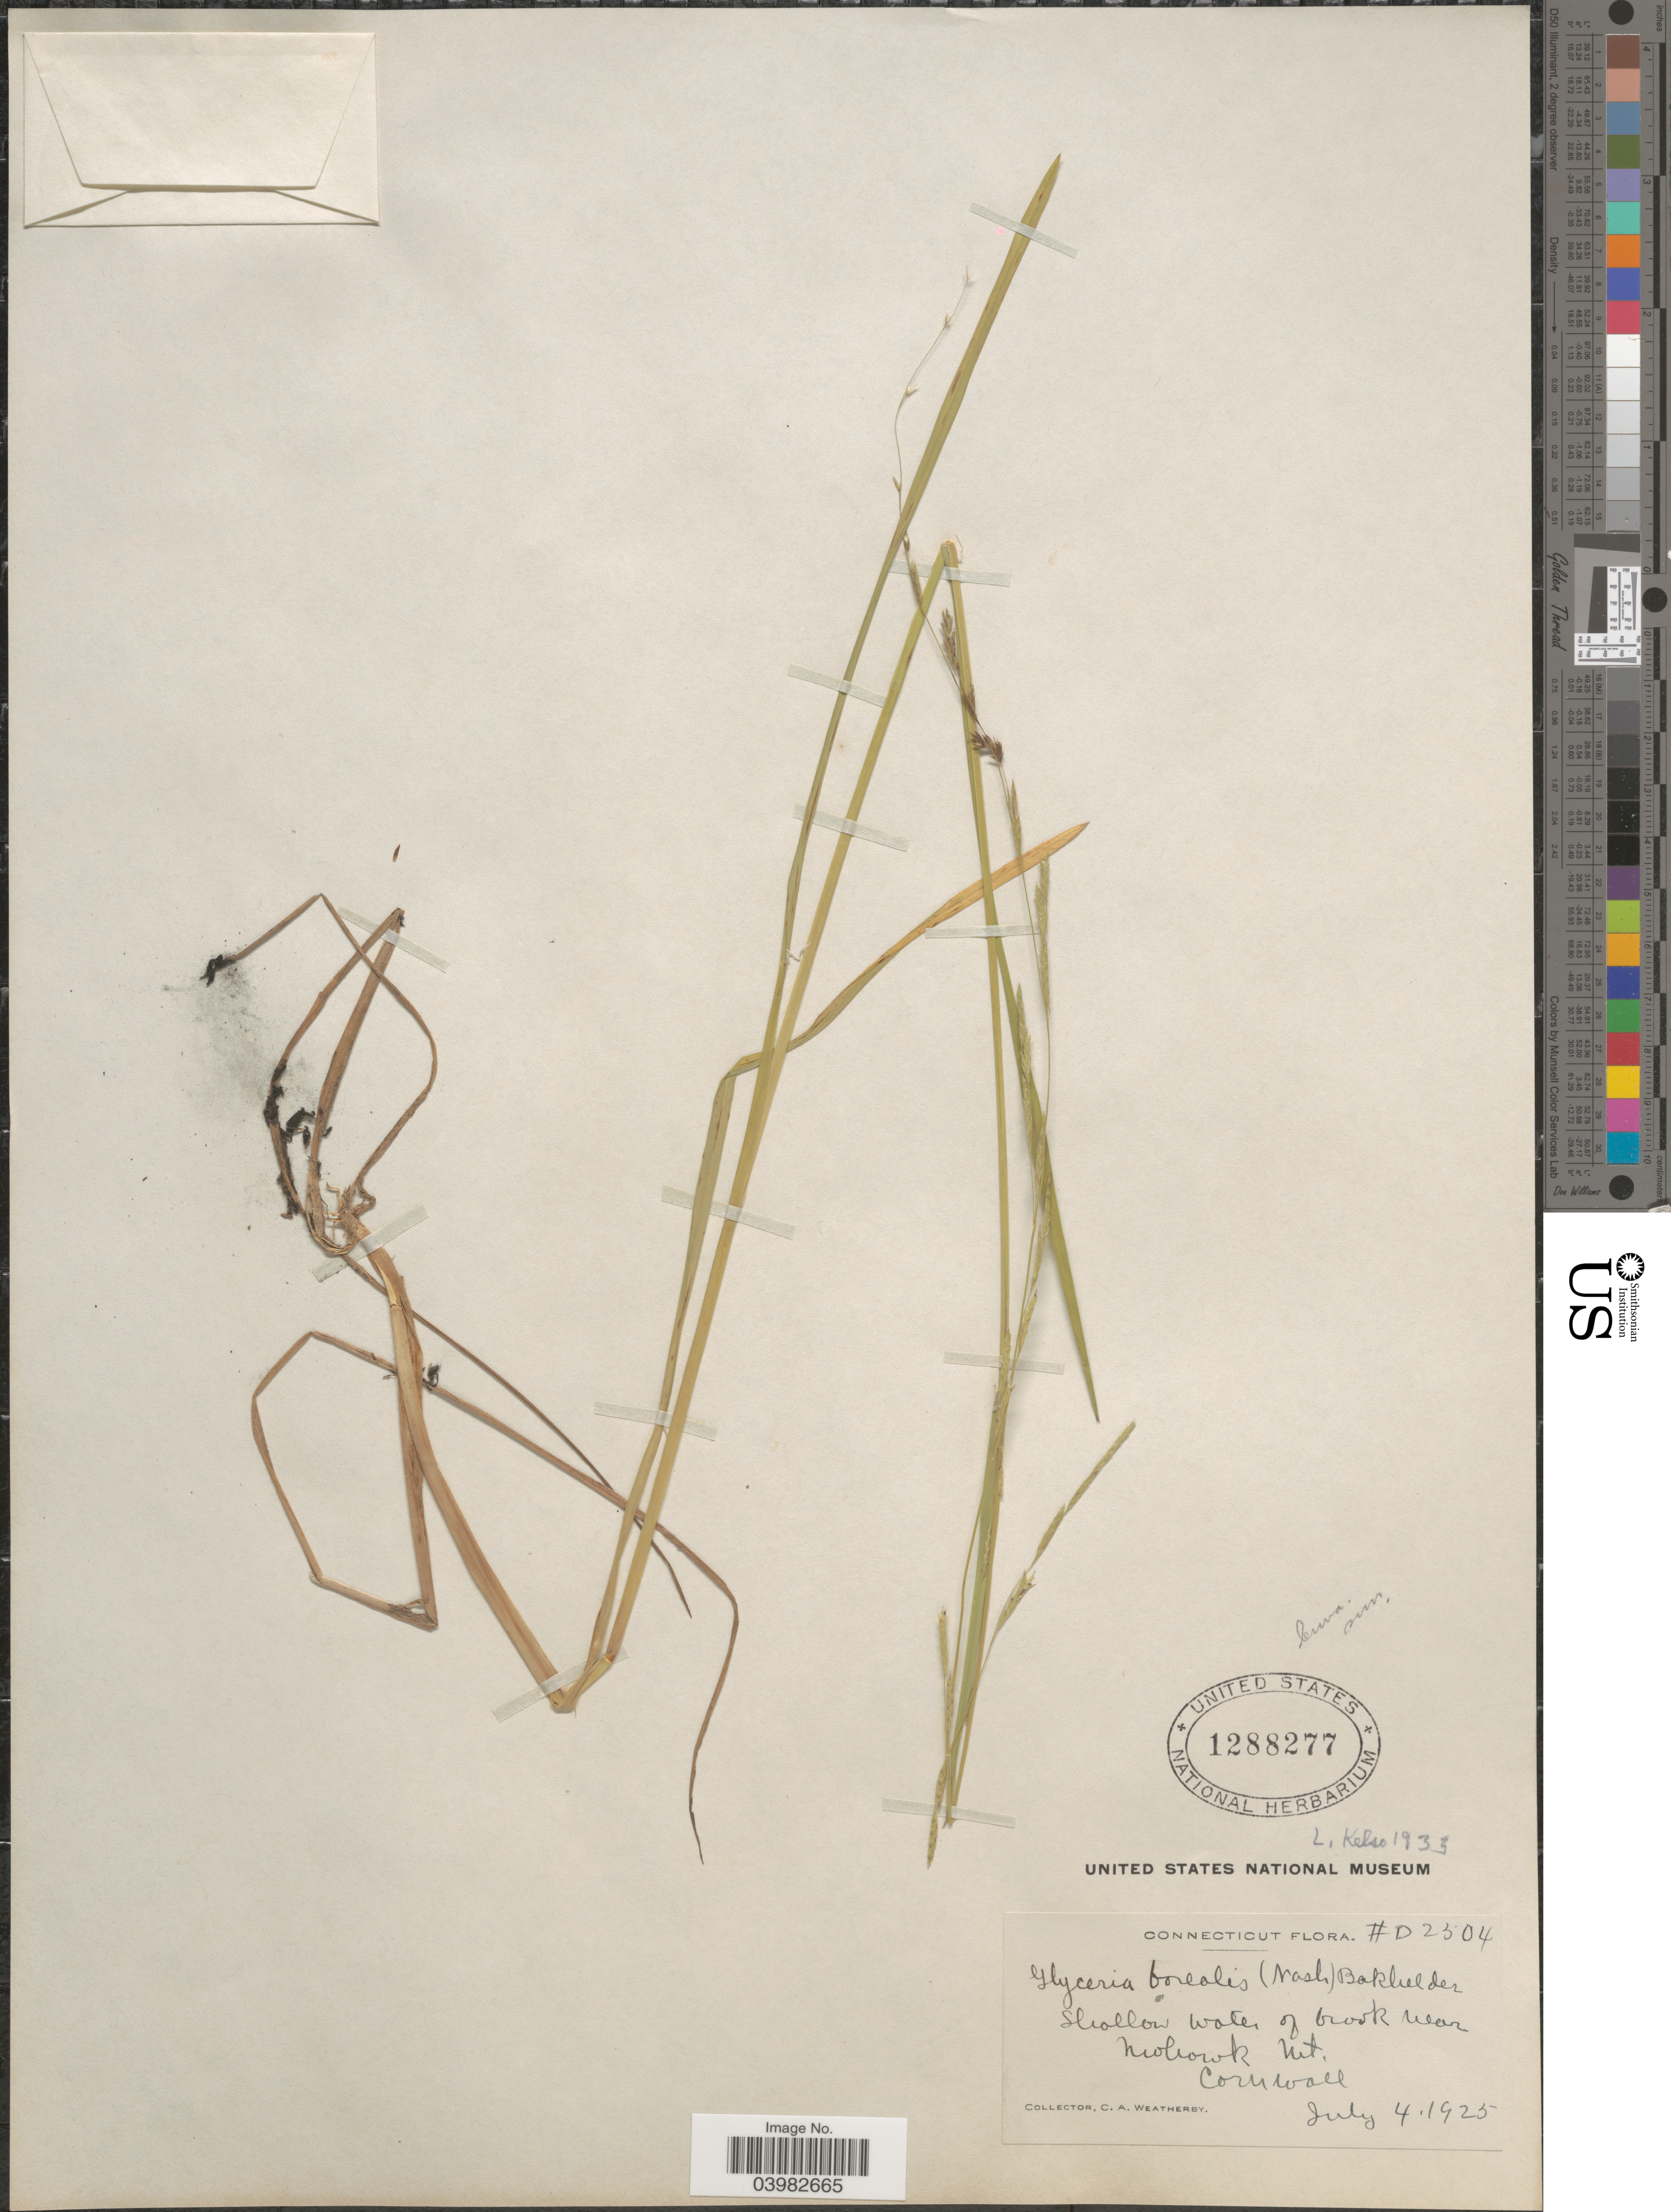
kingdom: Plantae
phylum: Tracheophyta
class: Liliopsida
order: Poales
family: Poaceae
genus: Glyceria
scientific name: Glyceria borealis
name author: (Nash) Batchelder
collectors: C. A. Weatherby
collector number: D2504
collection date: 1925-07-04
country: United States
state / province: Connecticut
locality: Shallow water of brook near Mohawk Mt. Cornwall.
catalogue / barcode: US 1288277